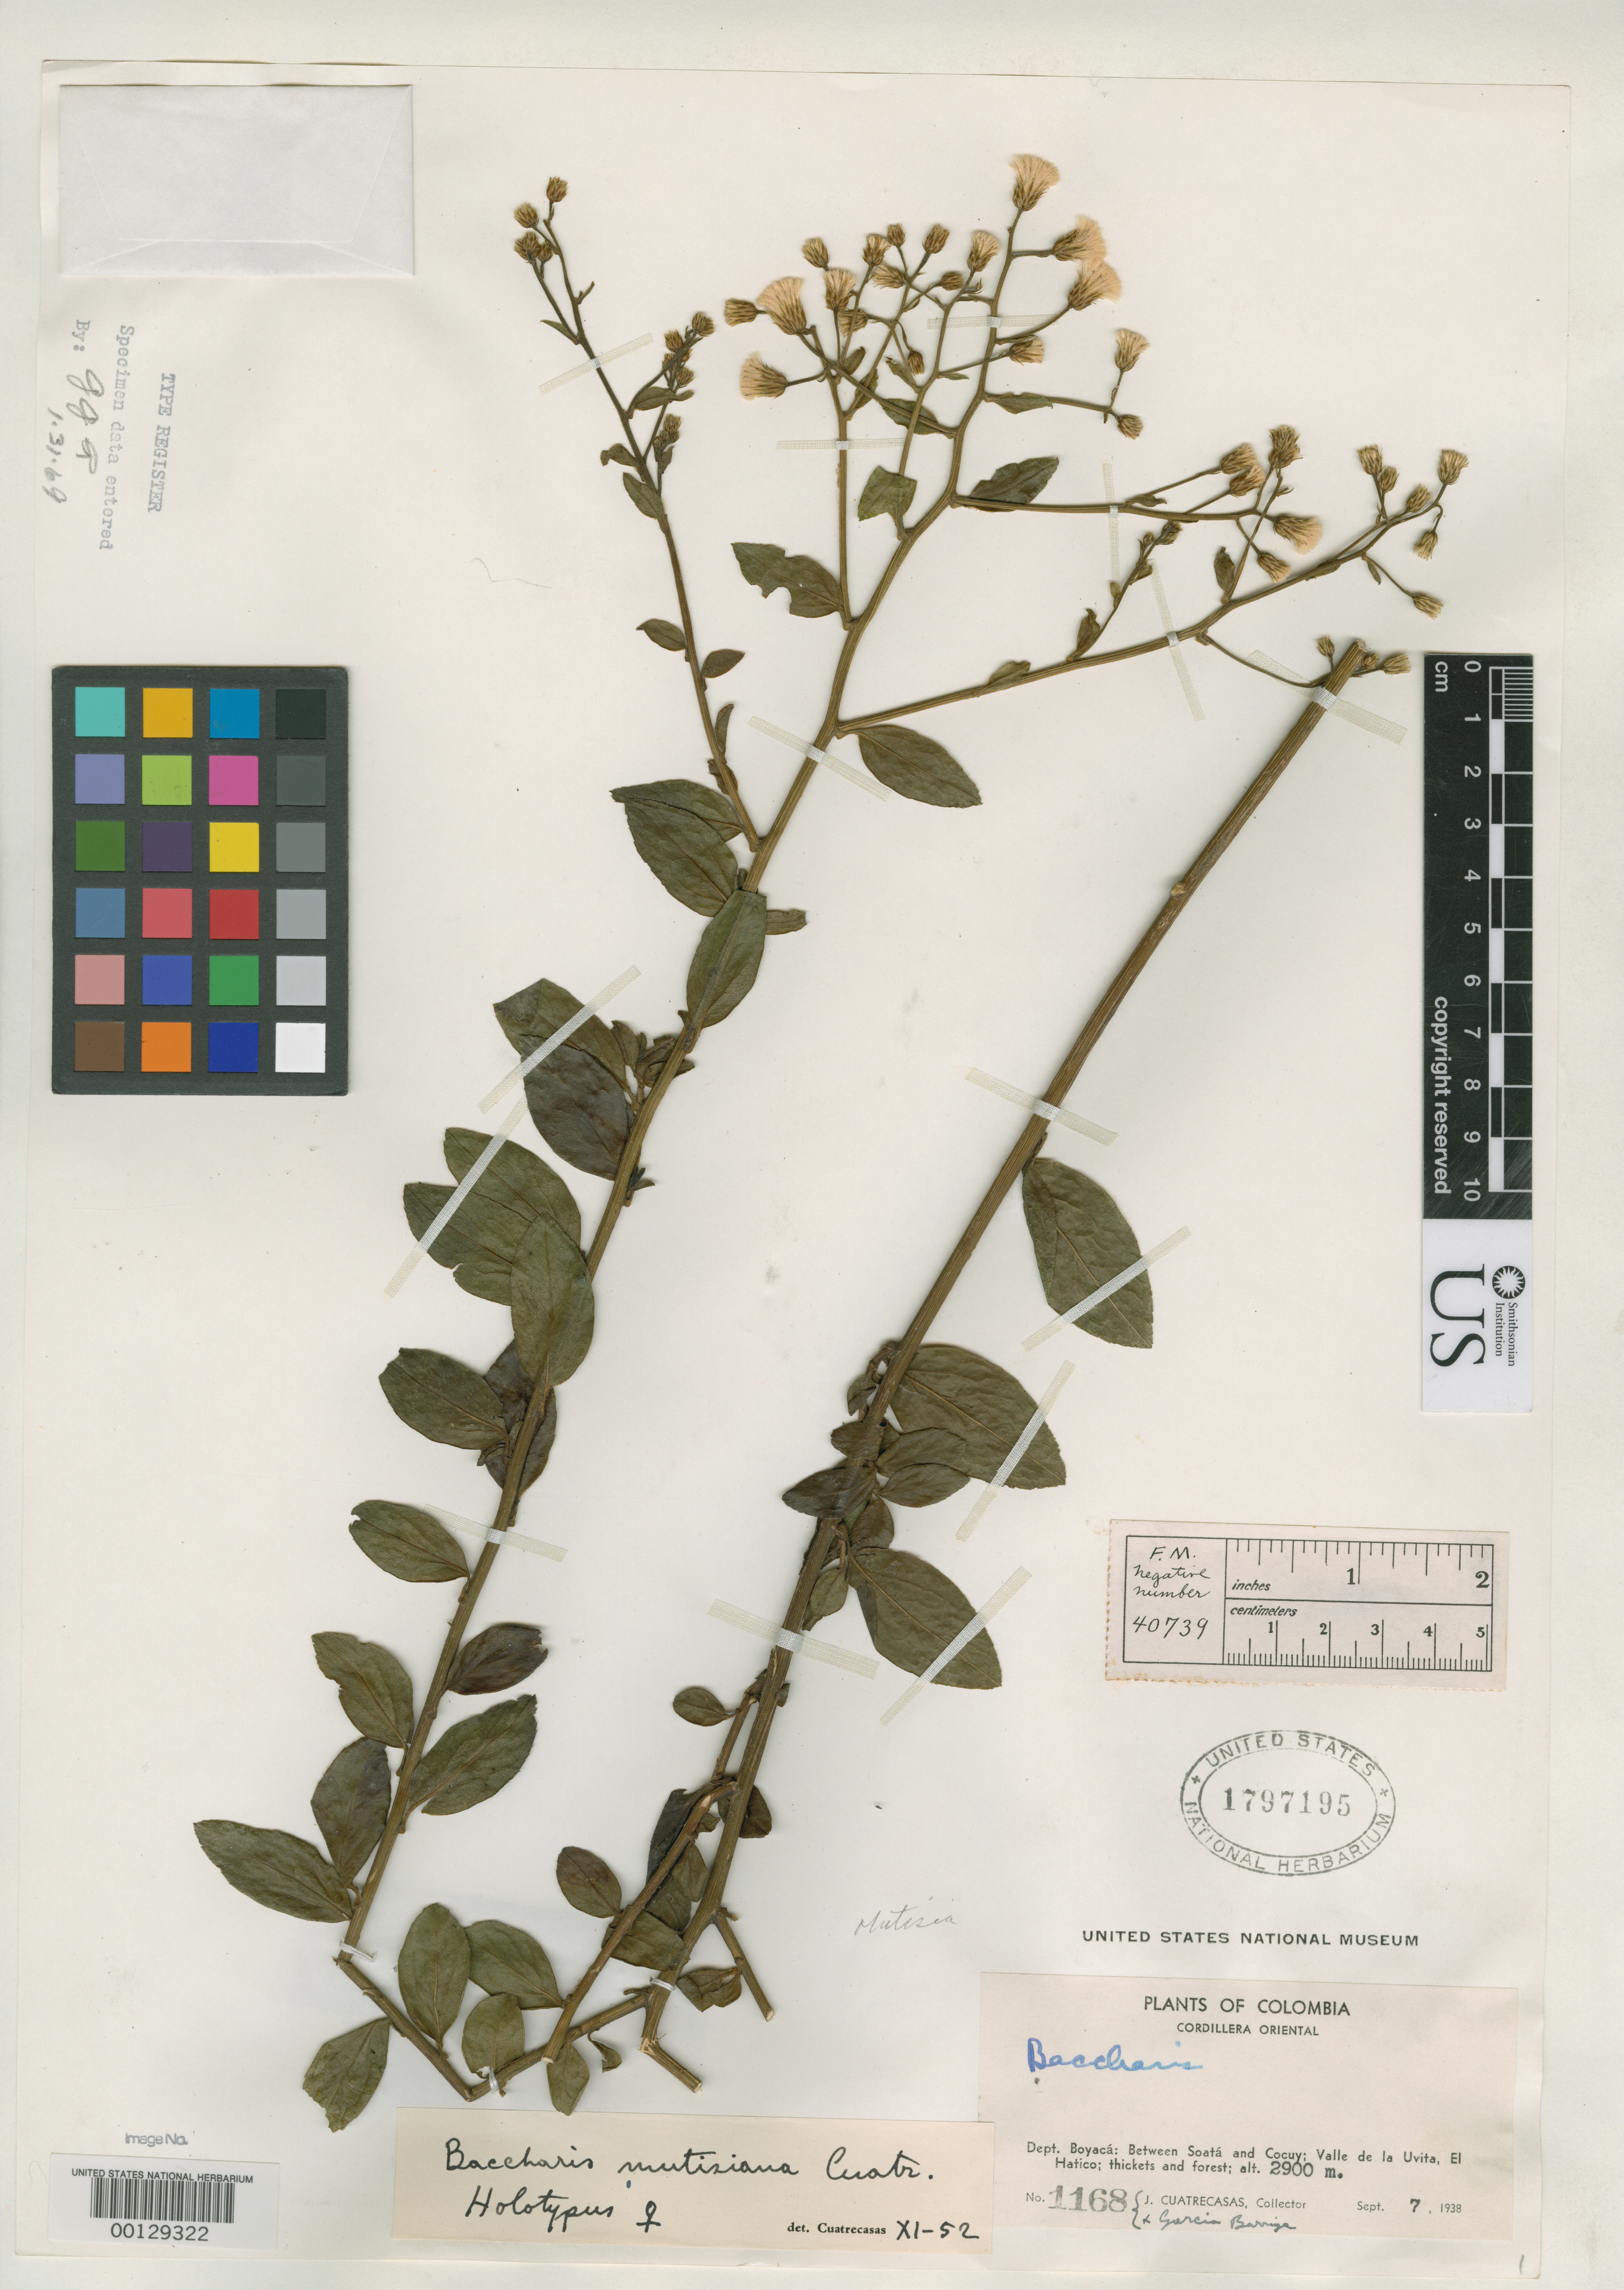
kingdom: Plantae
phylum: Tracheophyta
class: Magnoliopsida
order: Asterales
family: Asteraceae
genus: Baccharis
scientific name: Baccharis mutisiana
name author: Cuatrec.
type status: Holotype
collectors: J. Cuatrecasas & H. García Barriga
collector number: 1168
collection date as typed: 07 Sep 1938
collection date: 1938-09-07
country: Colombia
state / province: Boyacá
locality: Between Soata and Cocuy.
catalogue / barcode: US 1797195